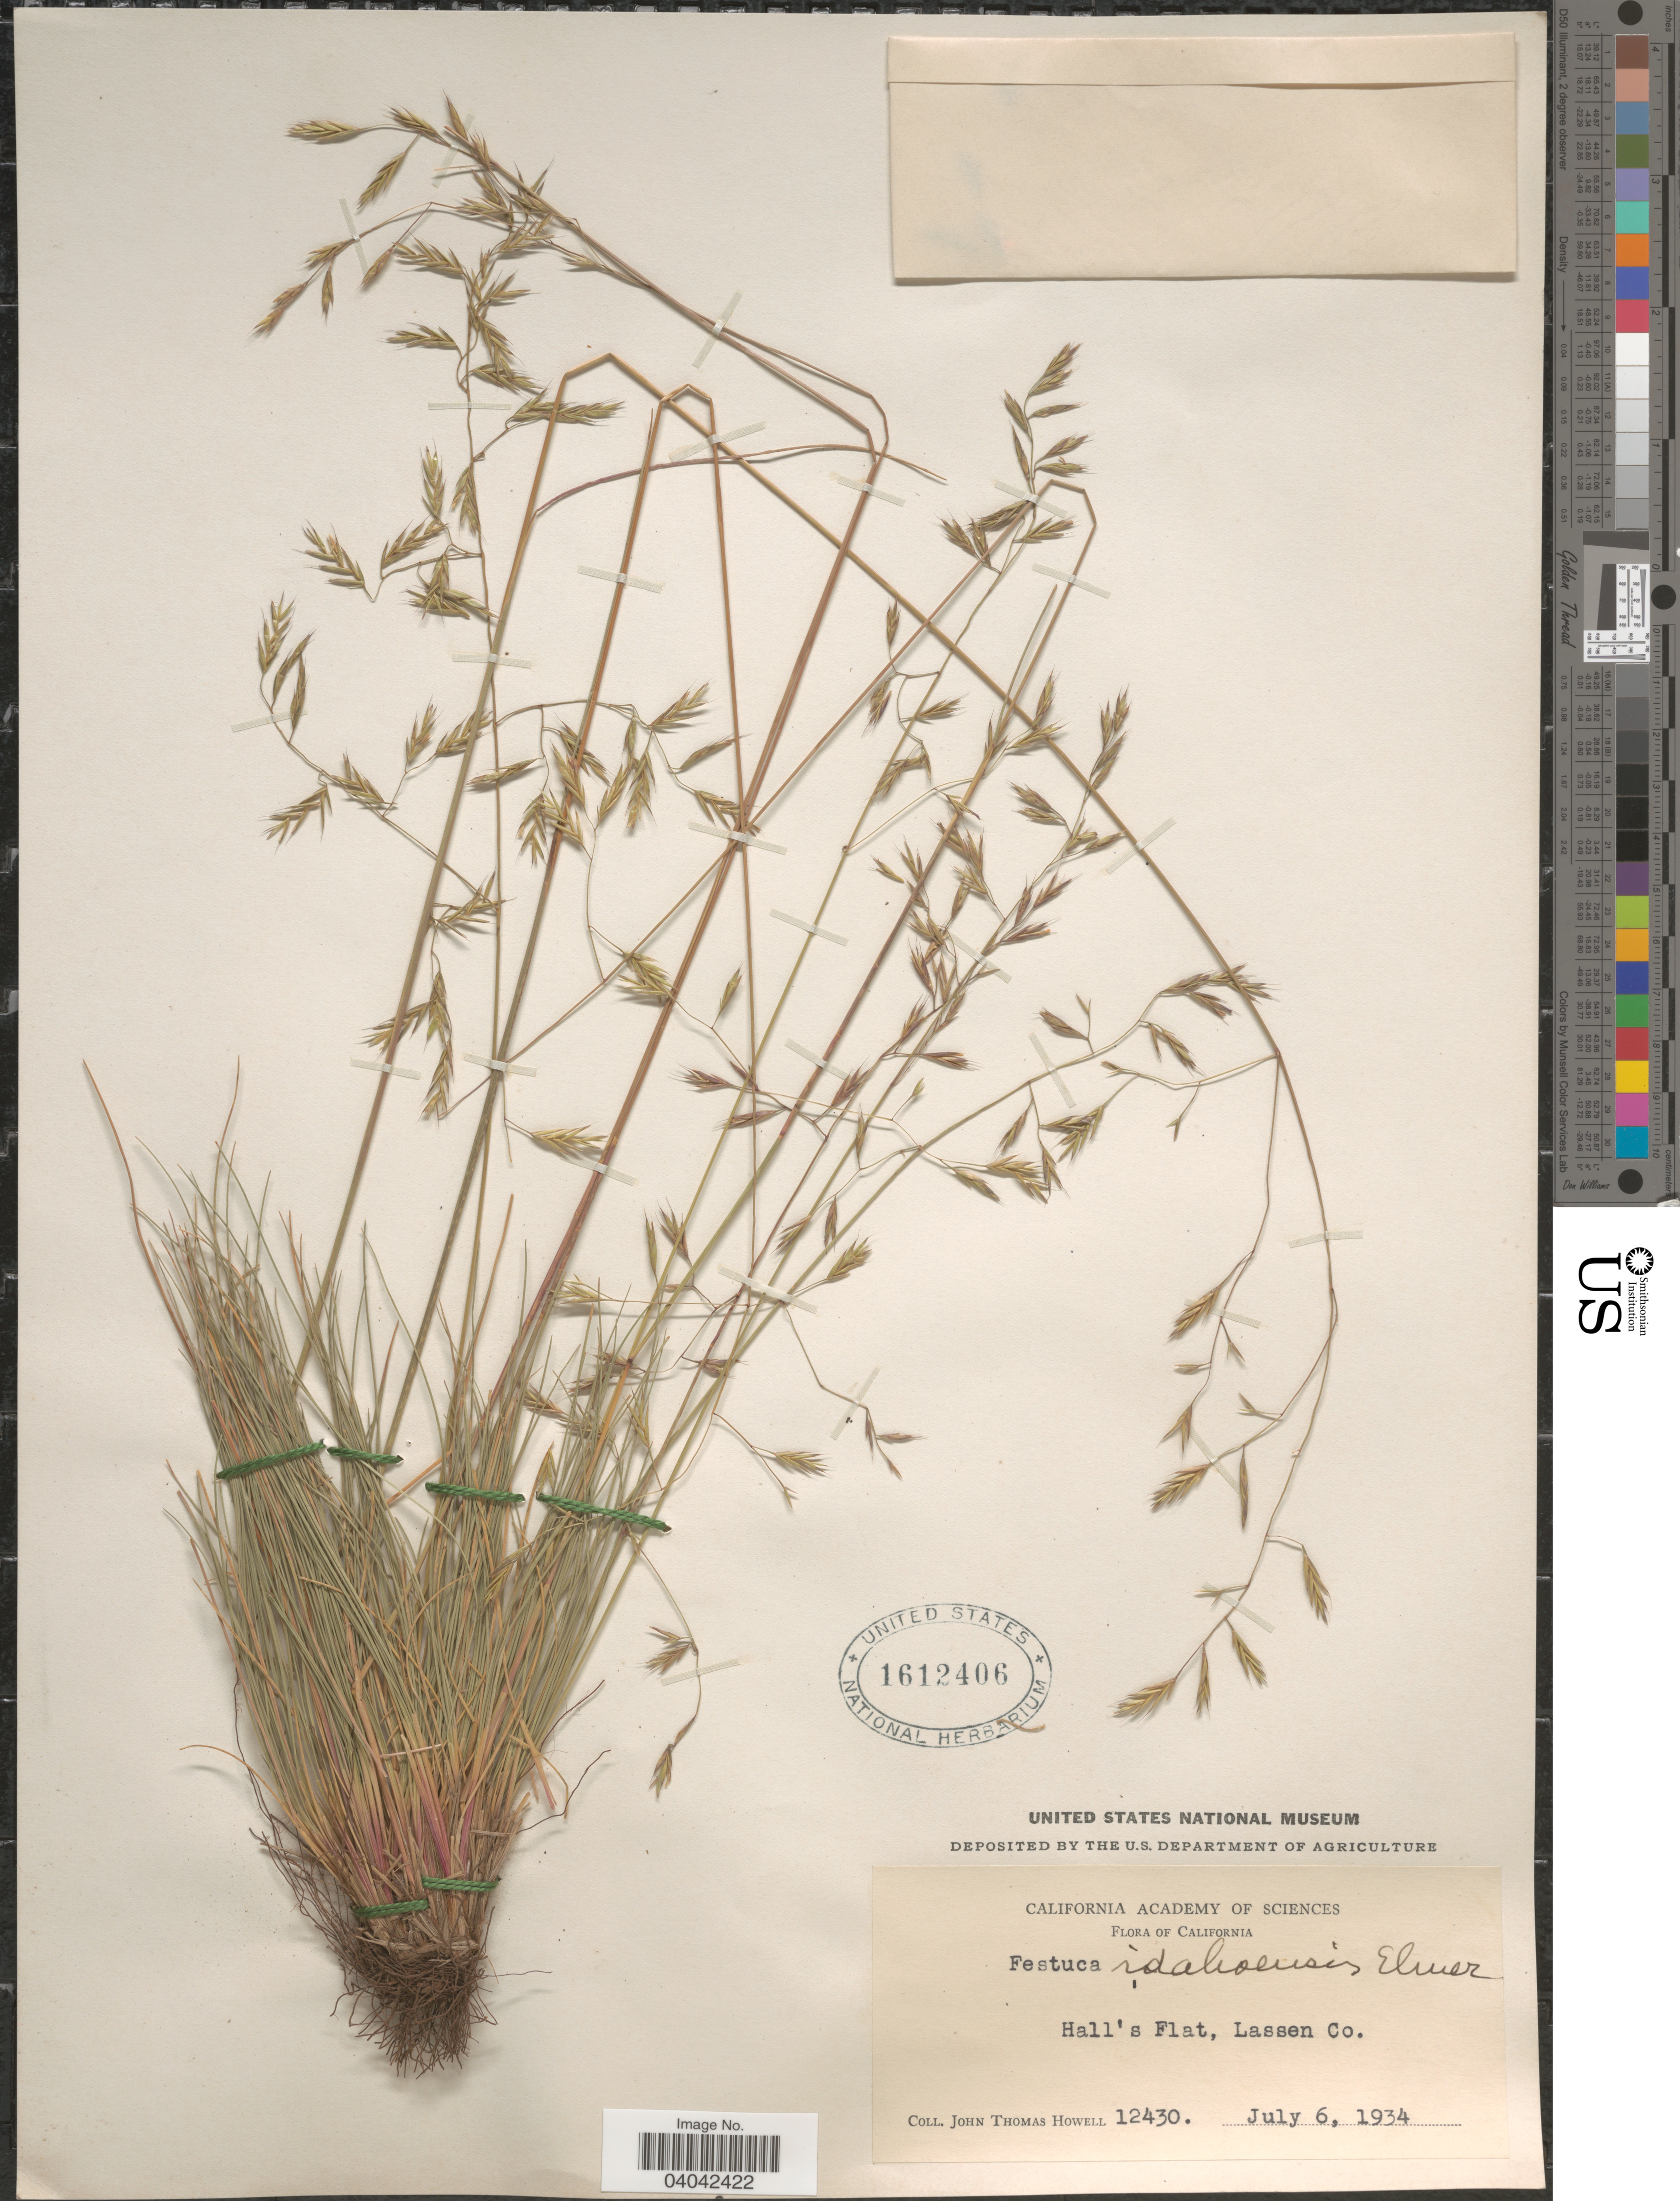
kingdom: Plantae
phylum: Tracheophyta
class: Liliopsida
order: Poales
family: Poaceae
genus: Festuca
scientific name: Festuca idahoensis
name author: Elmer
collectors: J. T. Howell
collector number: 12430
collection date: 1934-07-06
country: United States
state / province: California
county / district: Lassen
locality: Hall's Flat, Lassen Co.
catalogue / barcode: US 1612406